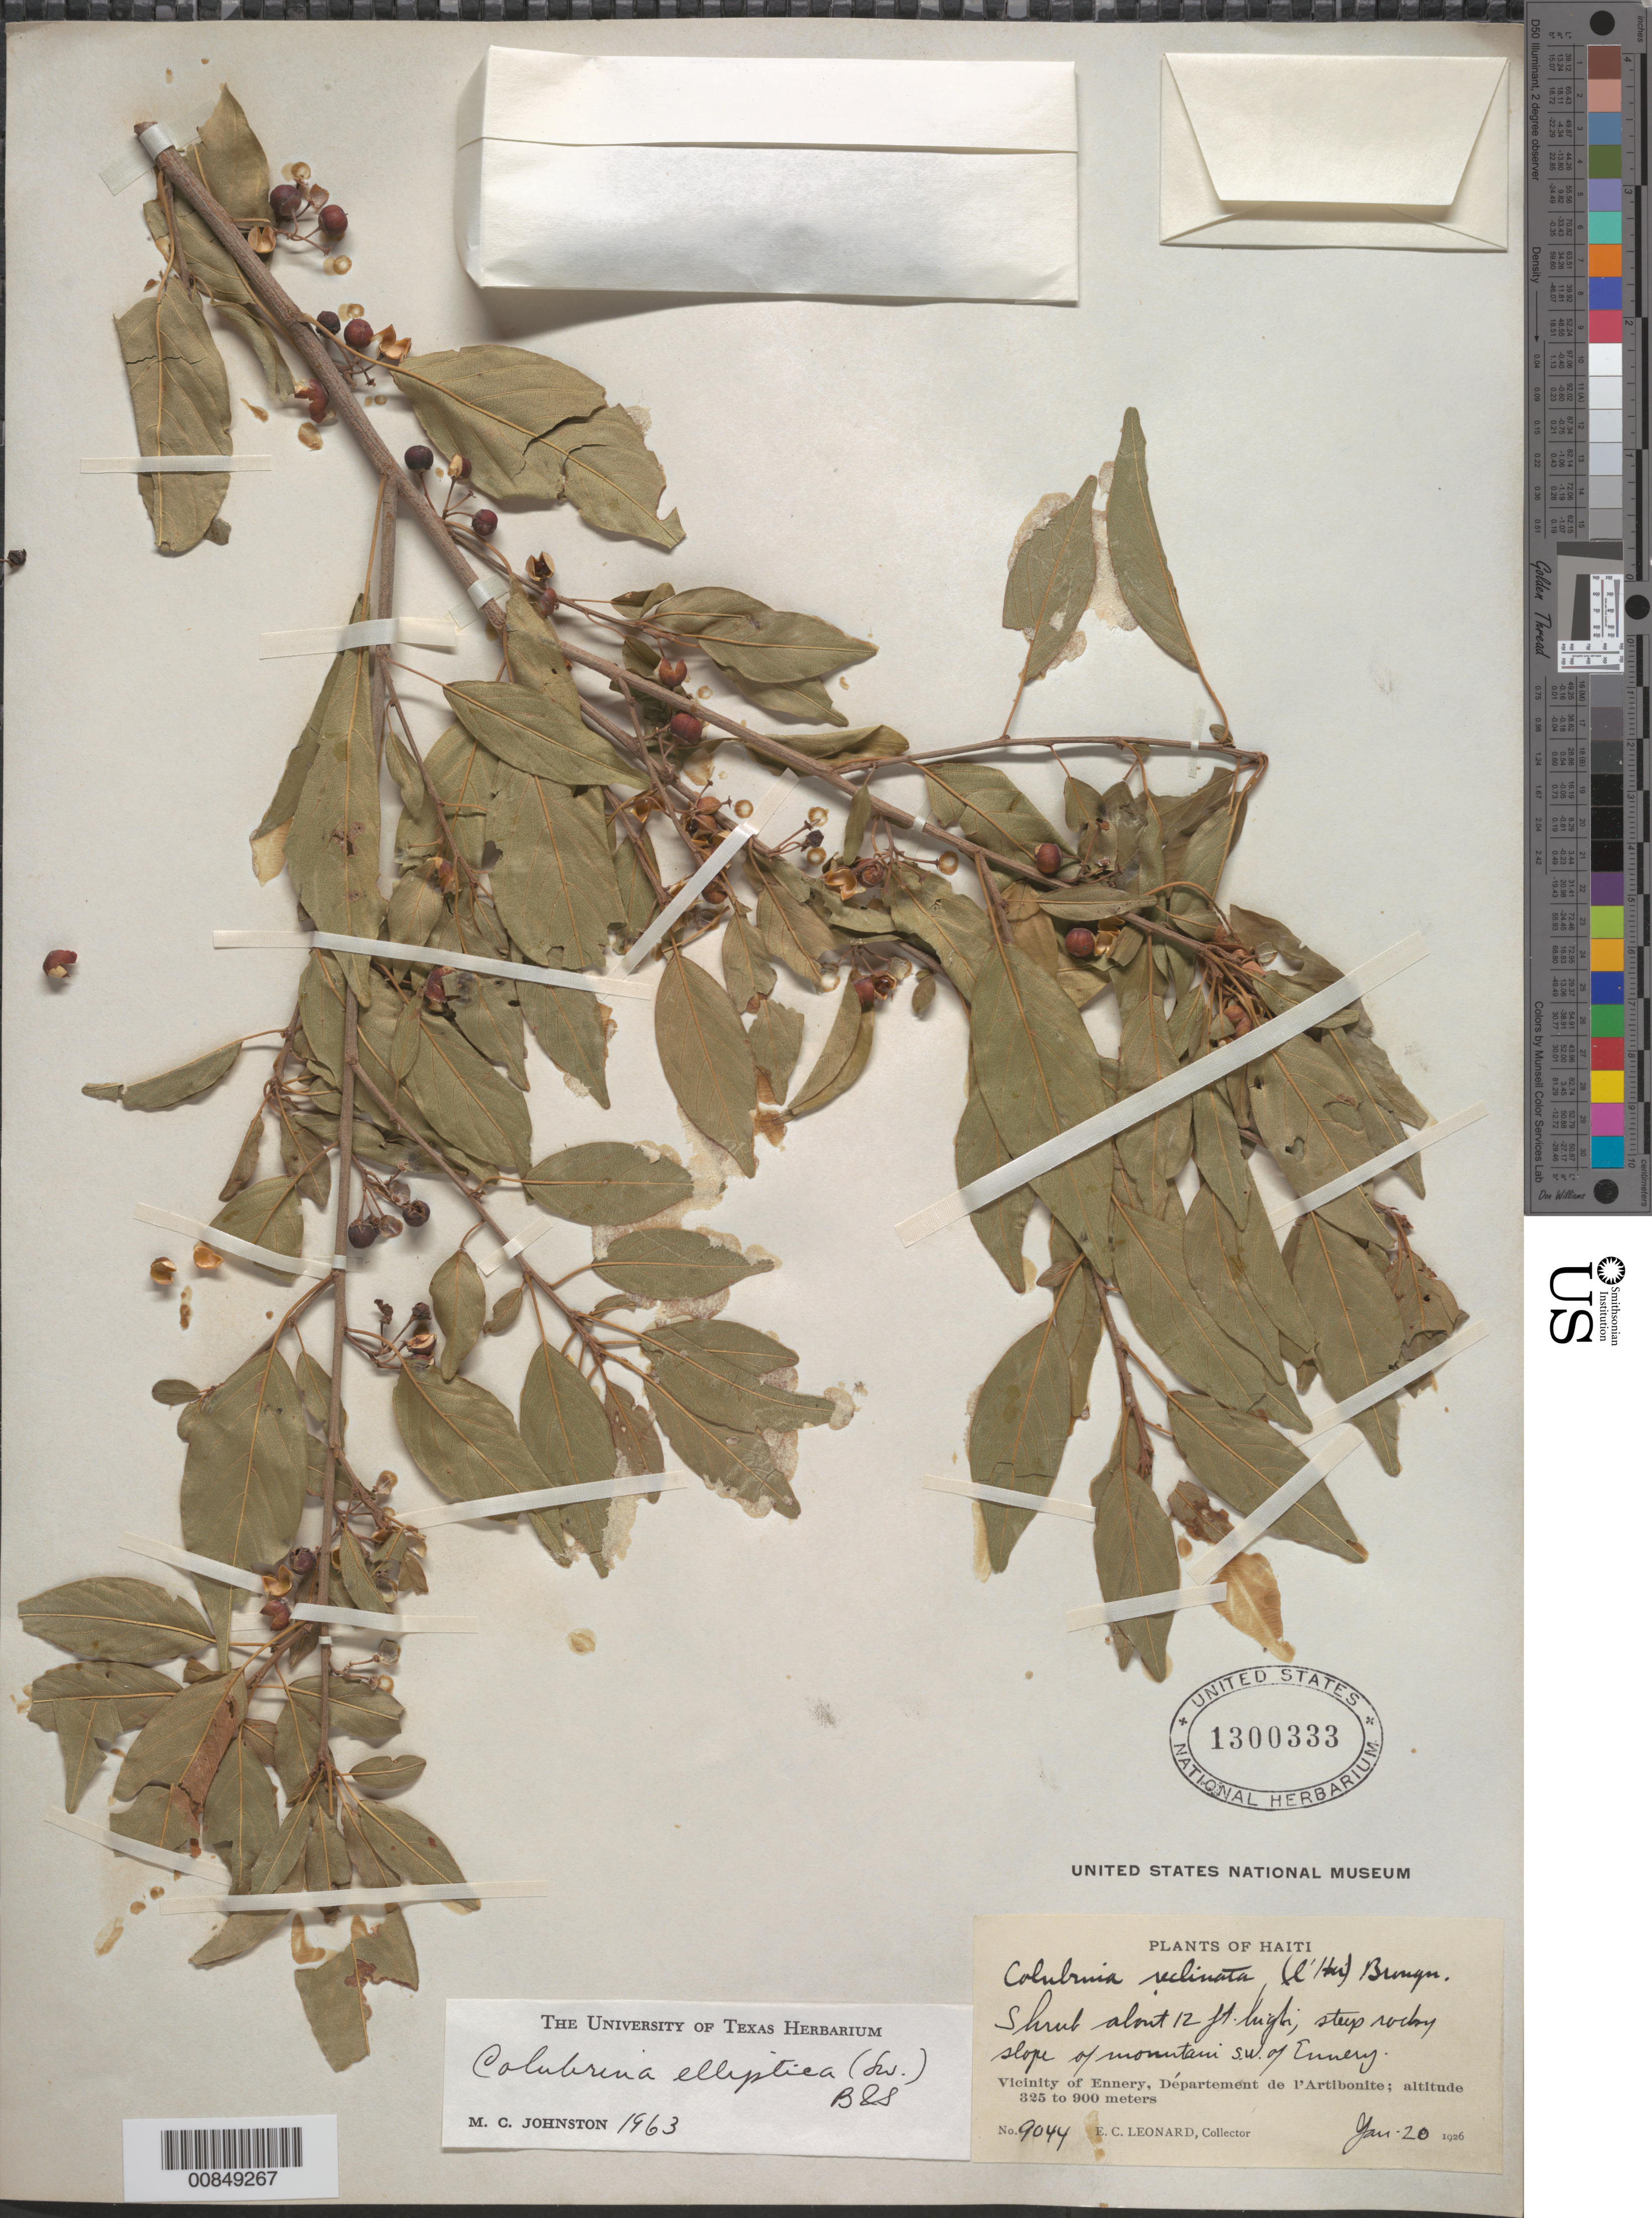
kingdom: Plantae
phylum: Tracheophyta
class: Magnoliopsida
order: Rosales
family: Rhamnaceae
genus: Colubrina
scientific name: Colubrina elliptica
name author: (Sw.) Brizicky & W.L. Stern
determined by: Johnston, Marshall C.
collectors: E. C. Leonard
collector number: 9044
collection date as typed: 20 Jan 1926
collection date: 1926-01-20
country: Haiti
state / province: Artibonite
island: Hispaniola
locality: Vicinity of Ennery, mountain SW of town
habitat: Steep rocky mountain slope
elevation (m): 325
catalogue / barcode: US 1300333